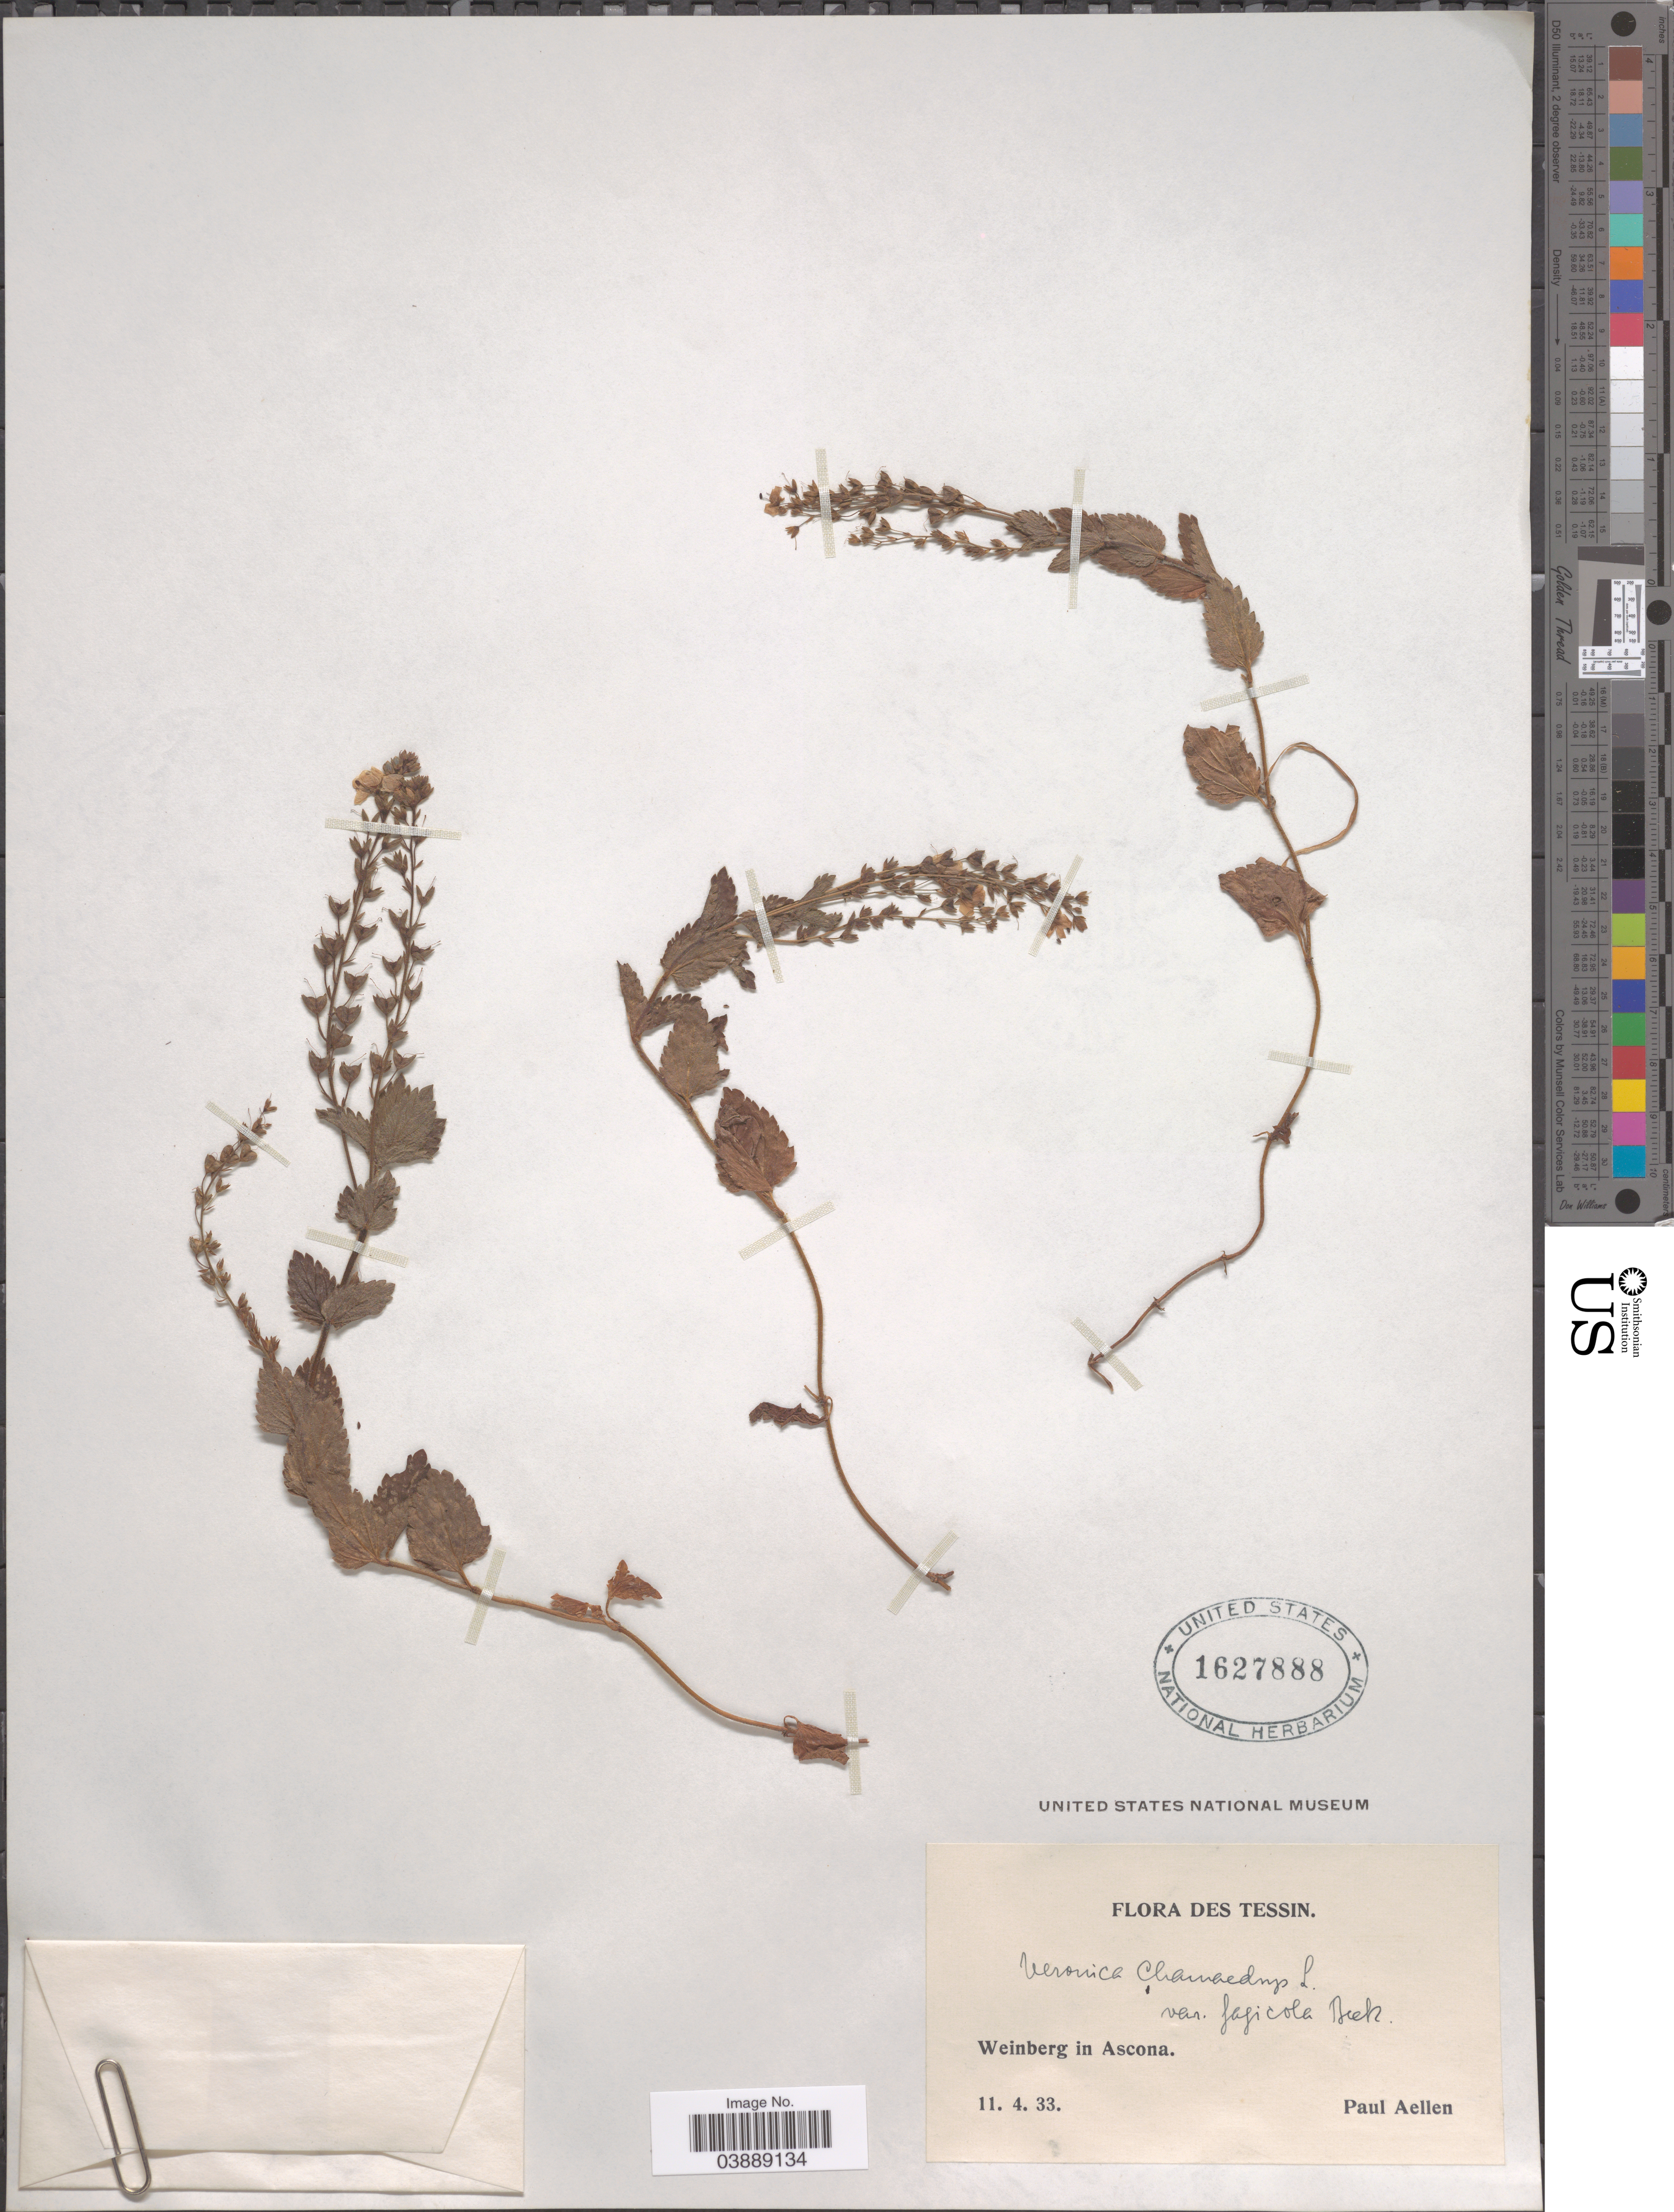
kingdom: Plantae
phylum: Tracheophyta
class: Magnoliopsida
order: Lamiales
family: Plantaginaceae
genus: Veronica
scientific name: Veronica chamaedrys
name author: L.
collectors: P. Aellen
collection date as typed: Transcribed d/m/y: 11/4/33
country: Switzerland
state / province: Ticino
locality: Tessin. Weinberg in Ascona.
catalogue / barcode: US 1627888